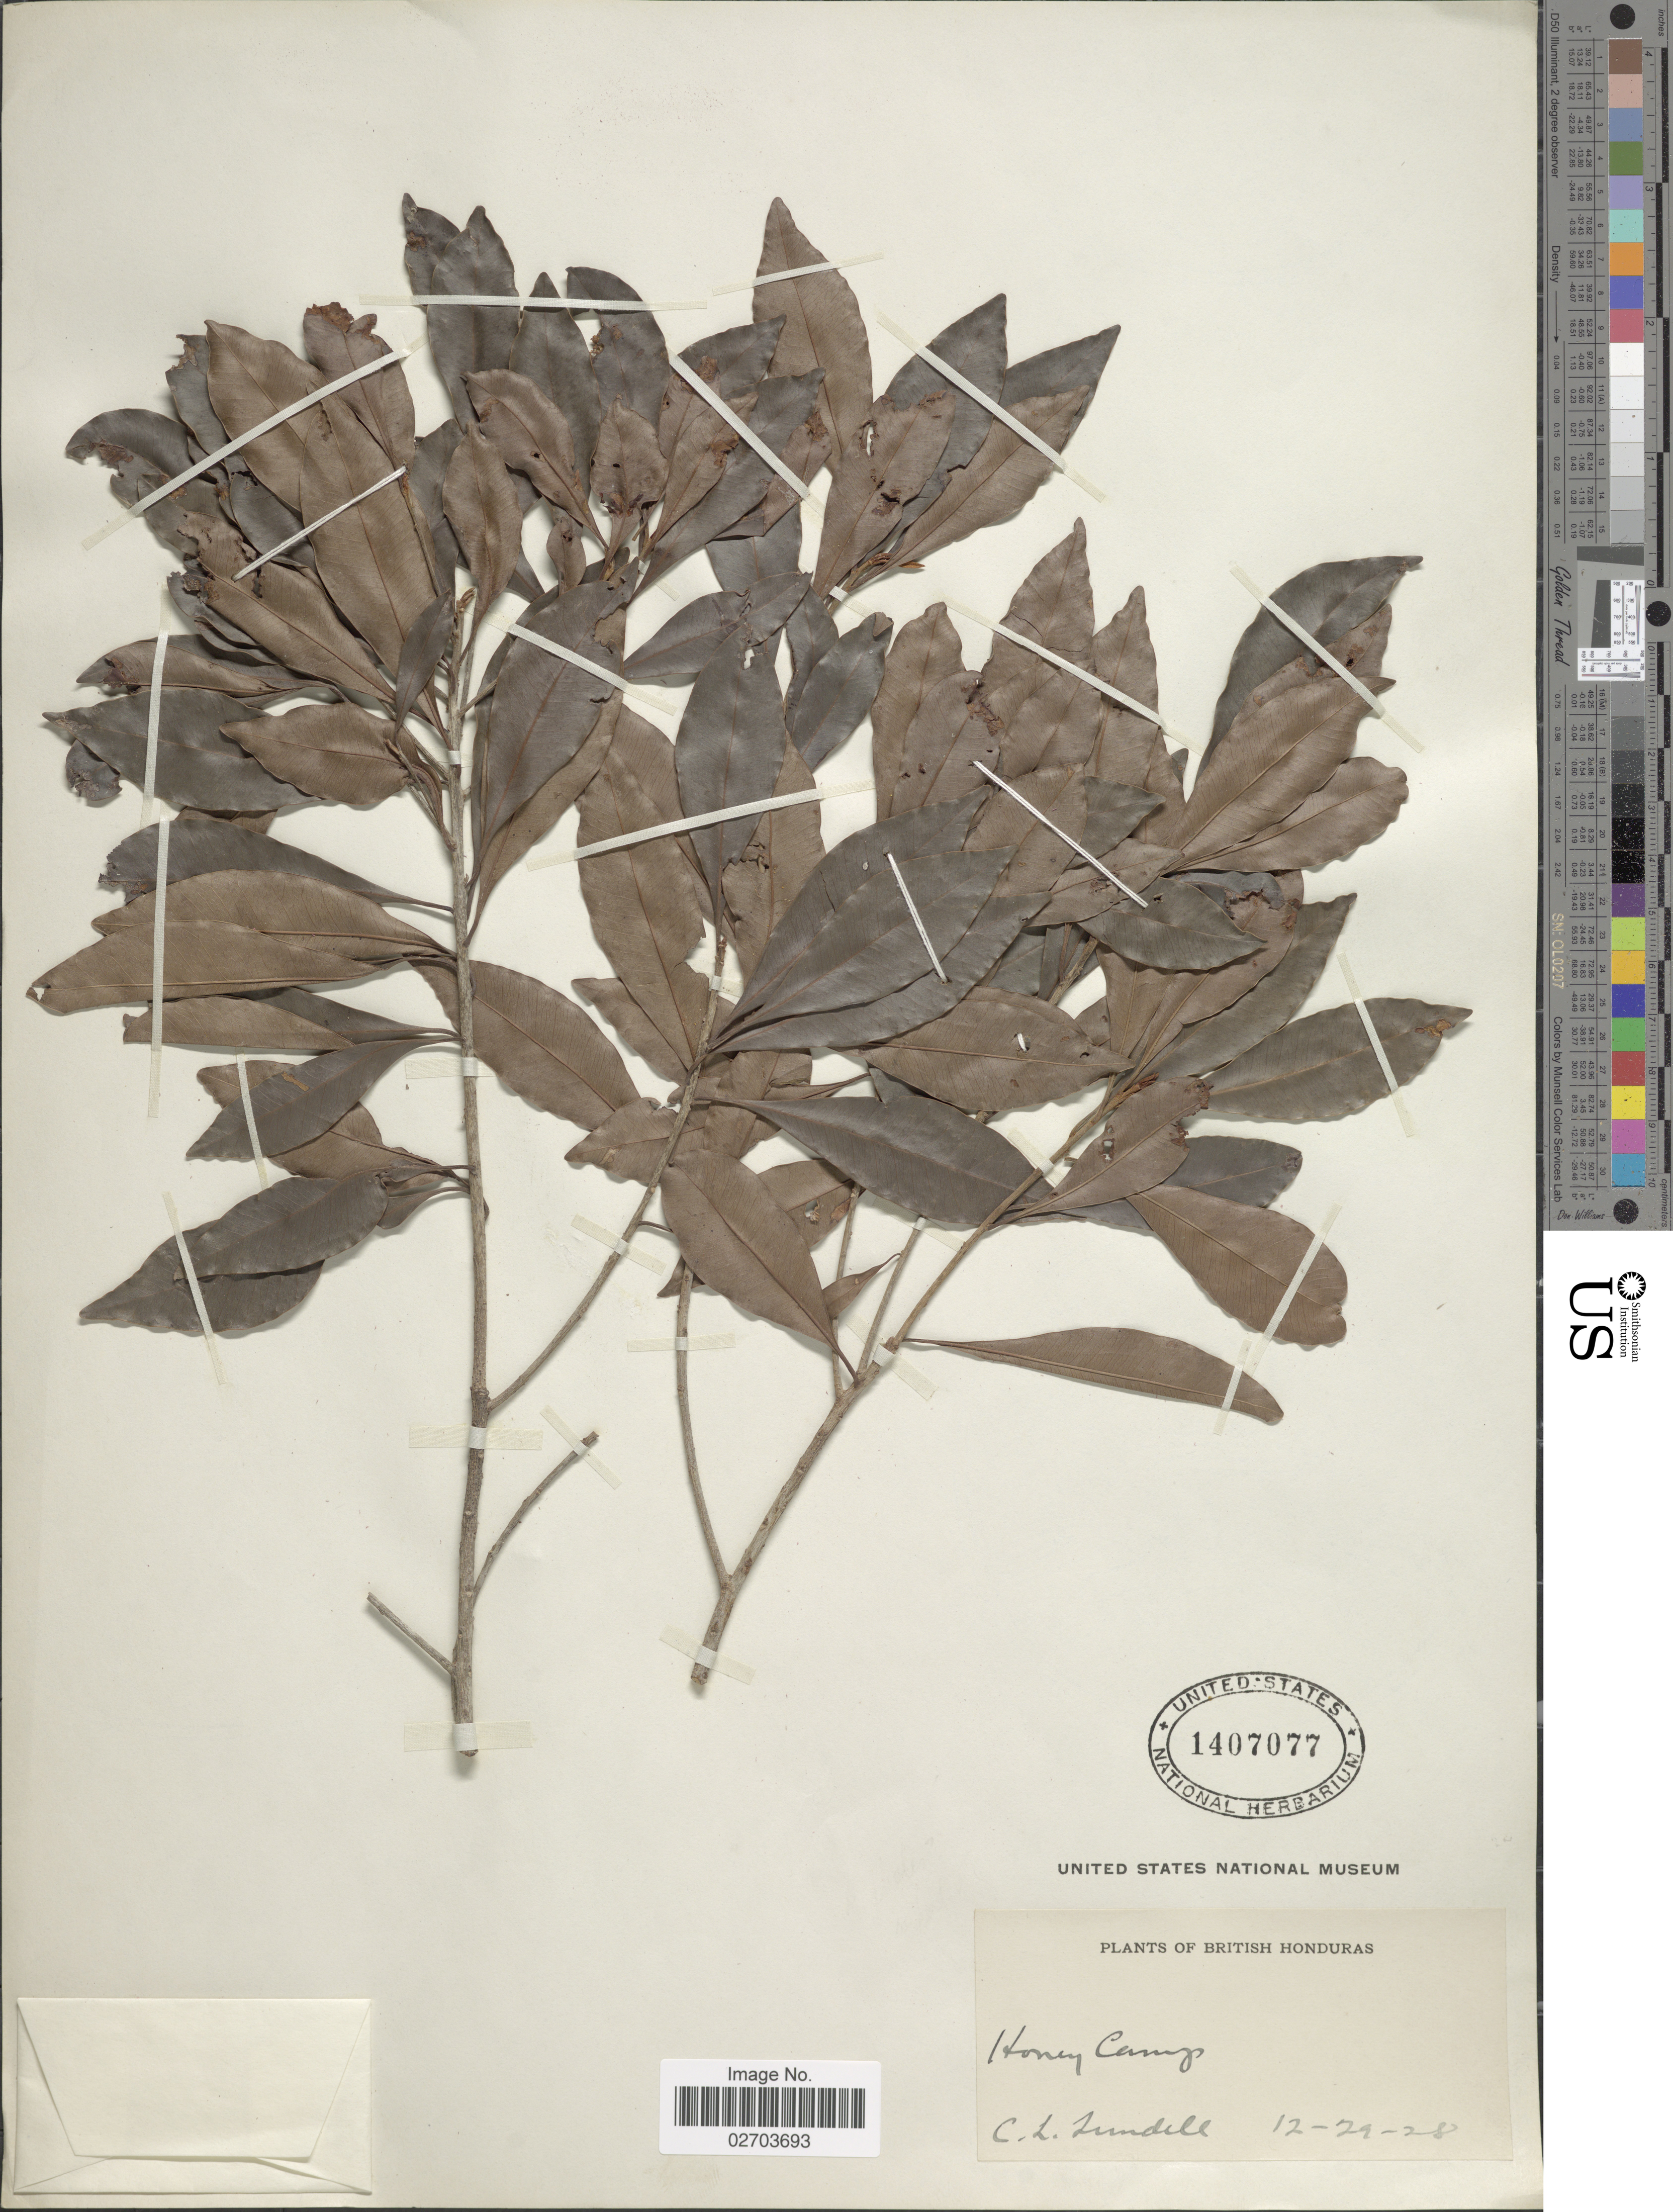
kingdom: Plantae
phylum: Tracheophyta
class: Magnoliopsida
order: Ericales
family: Sapotaceae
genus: Sideroxylon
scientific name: Sideroxylon salicifolium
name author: (L.) Lam.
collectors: C. L. Lundell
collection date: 1928-12-29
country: Belize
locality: British Honduras, Honey Camp.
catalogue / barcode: US 1407077